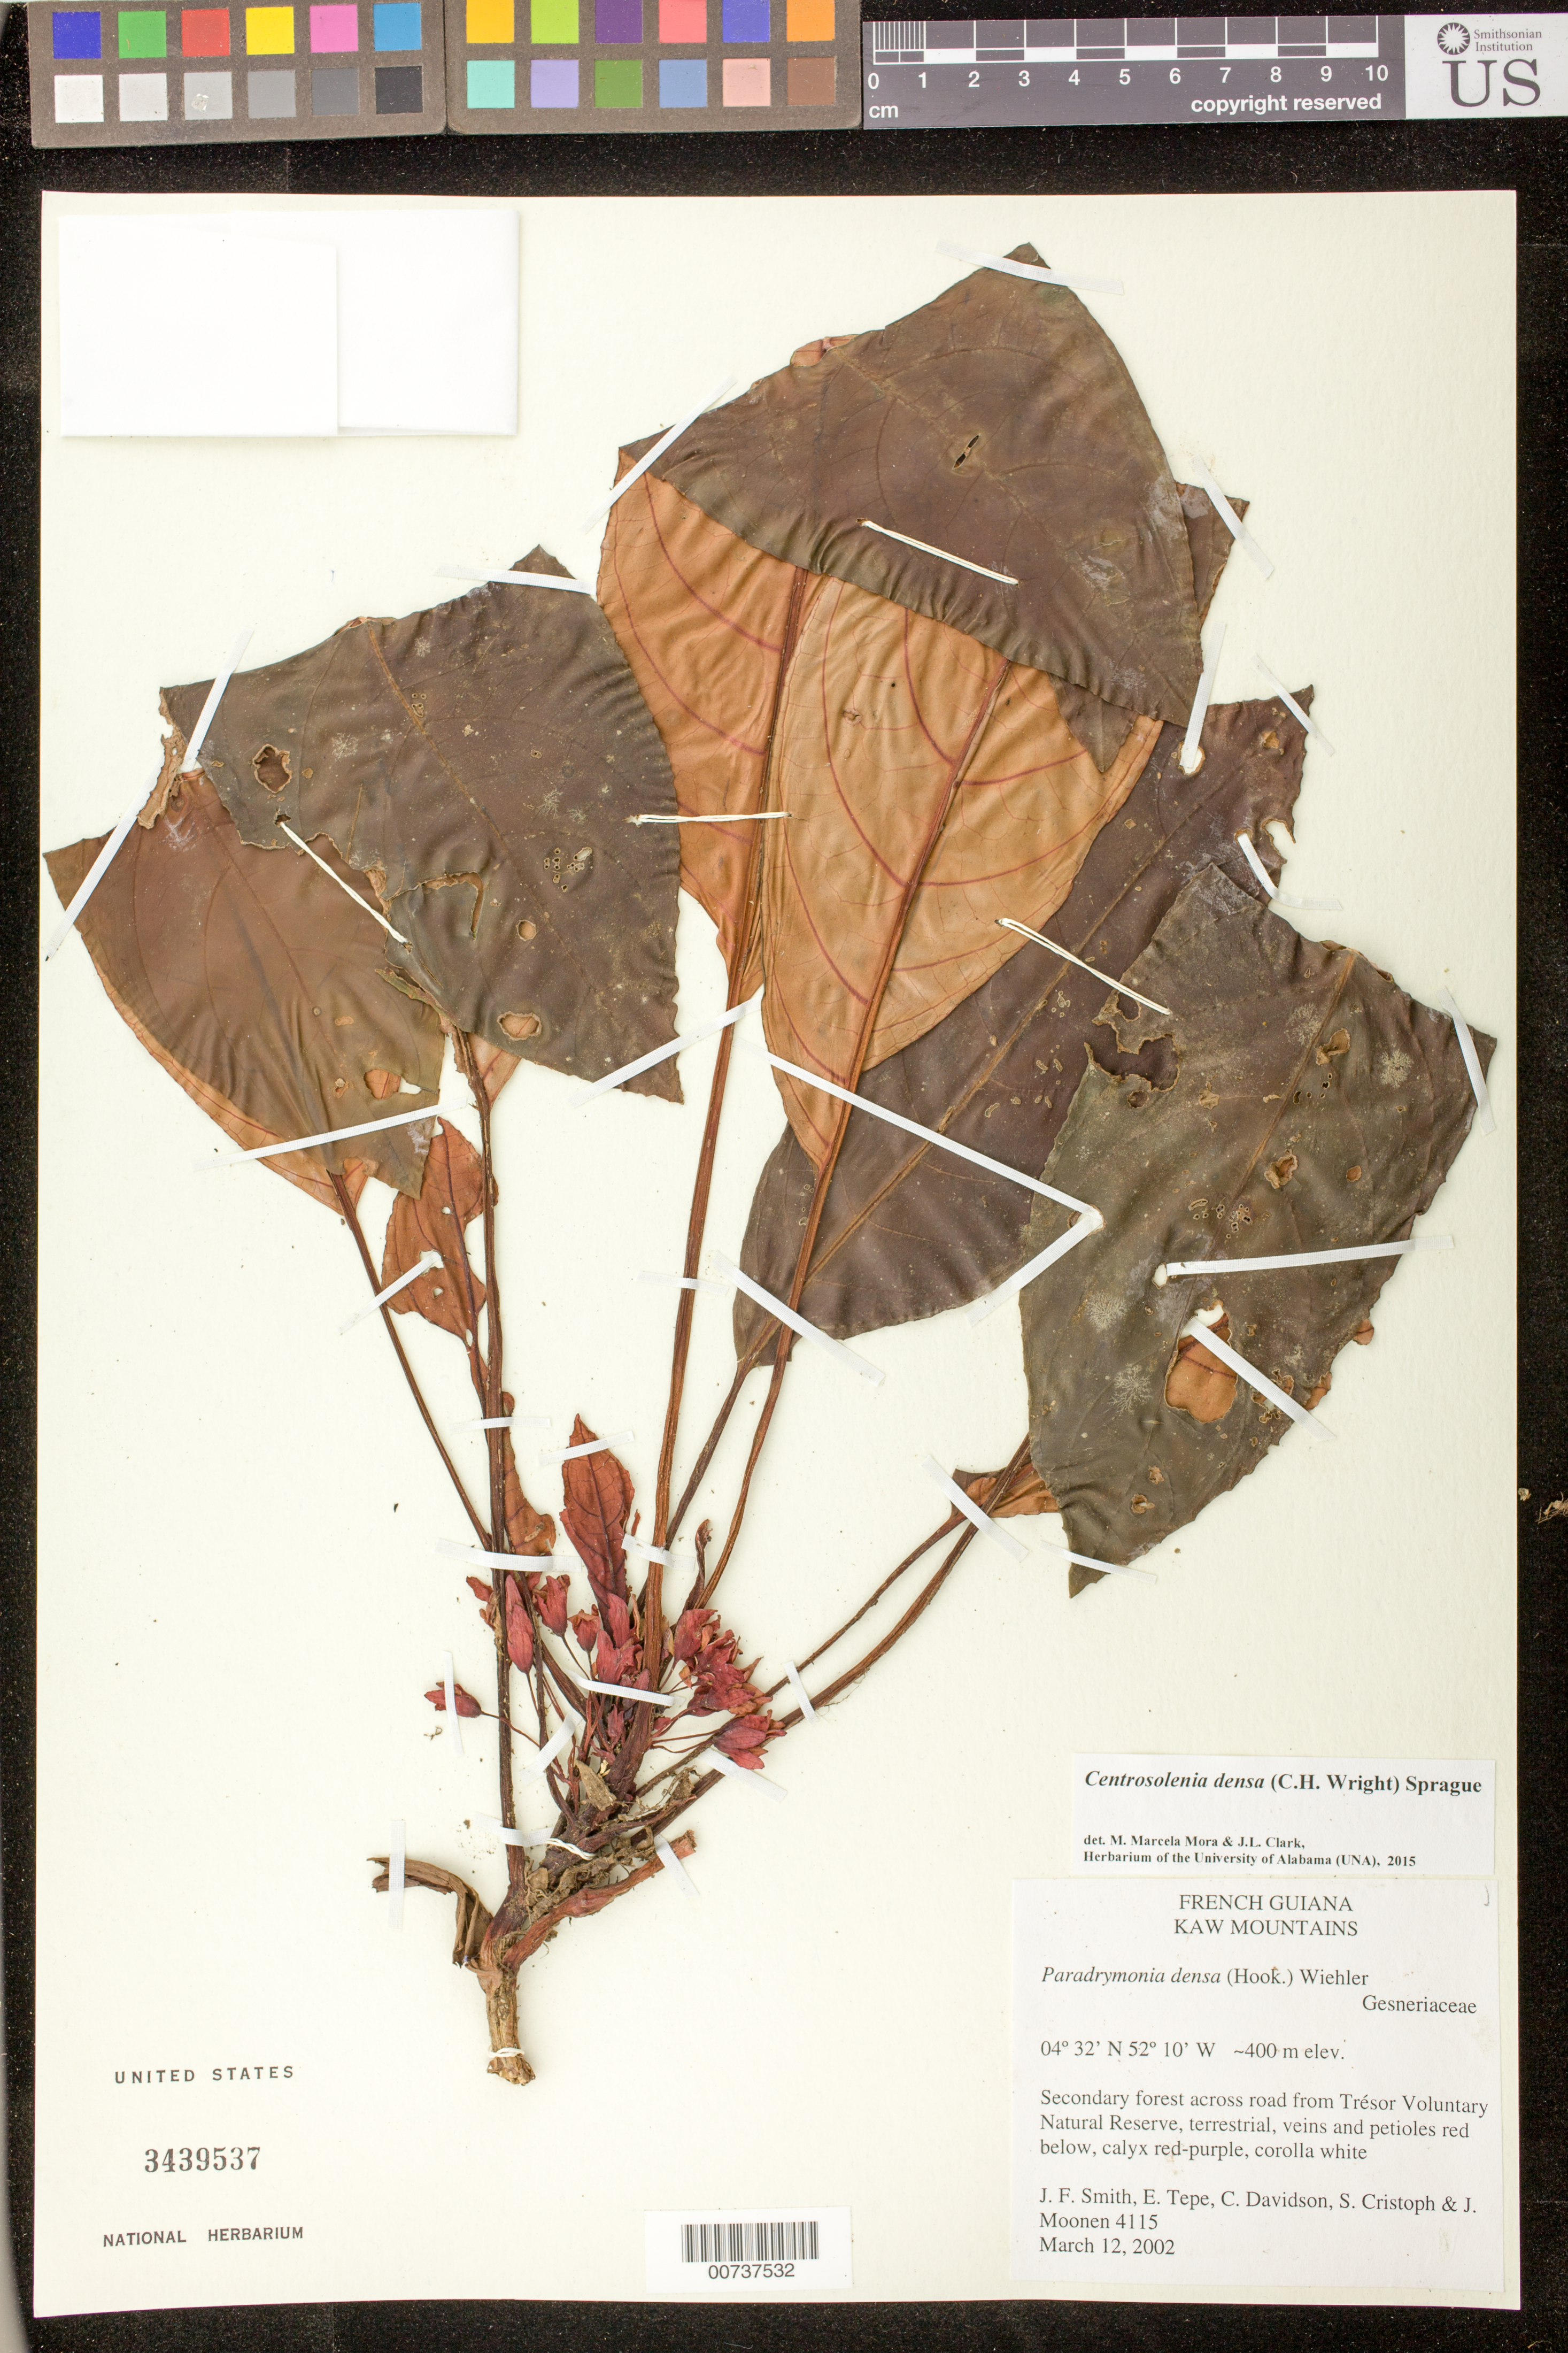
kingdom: Plantae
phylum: Tracheophyta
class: Magnoliopsida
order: Lamiales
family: Gesneriaceae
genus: Centrosolenia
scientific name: Centrosolenia densa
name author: (C.H. Wright) Sprague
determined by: Mora, M. M.; Clark, J. L.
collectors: J. Smith, E. Tepe, C. Davidson, S. Cristoph & J. Moonen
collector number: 4115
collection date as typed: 12 Mar 2002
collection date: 2002-03-12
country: French Guiana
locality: Kaw Mountains, secondary forest across road from Trésor Voluntary Natural Reserve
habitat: Secondary forest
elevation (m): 400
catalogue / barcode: US 3439537